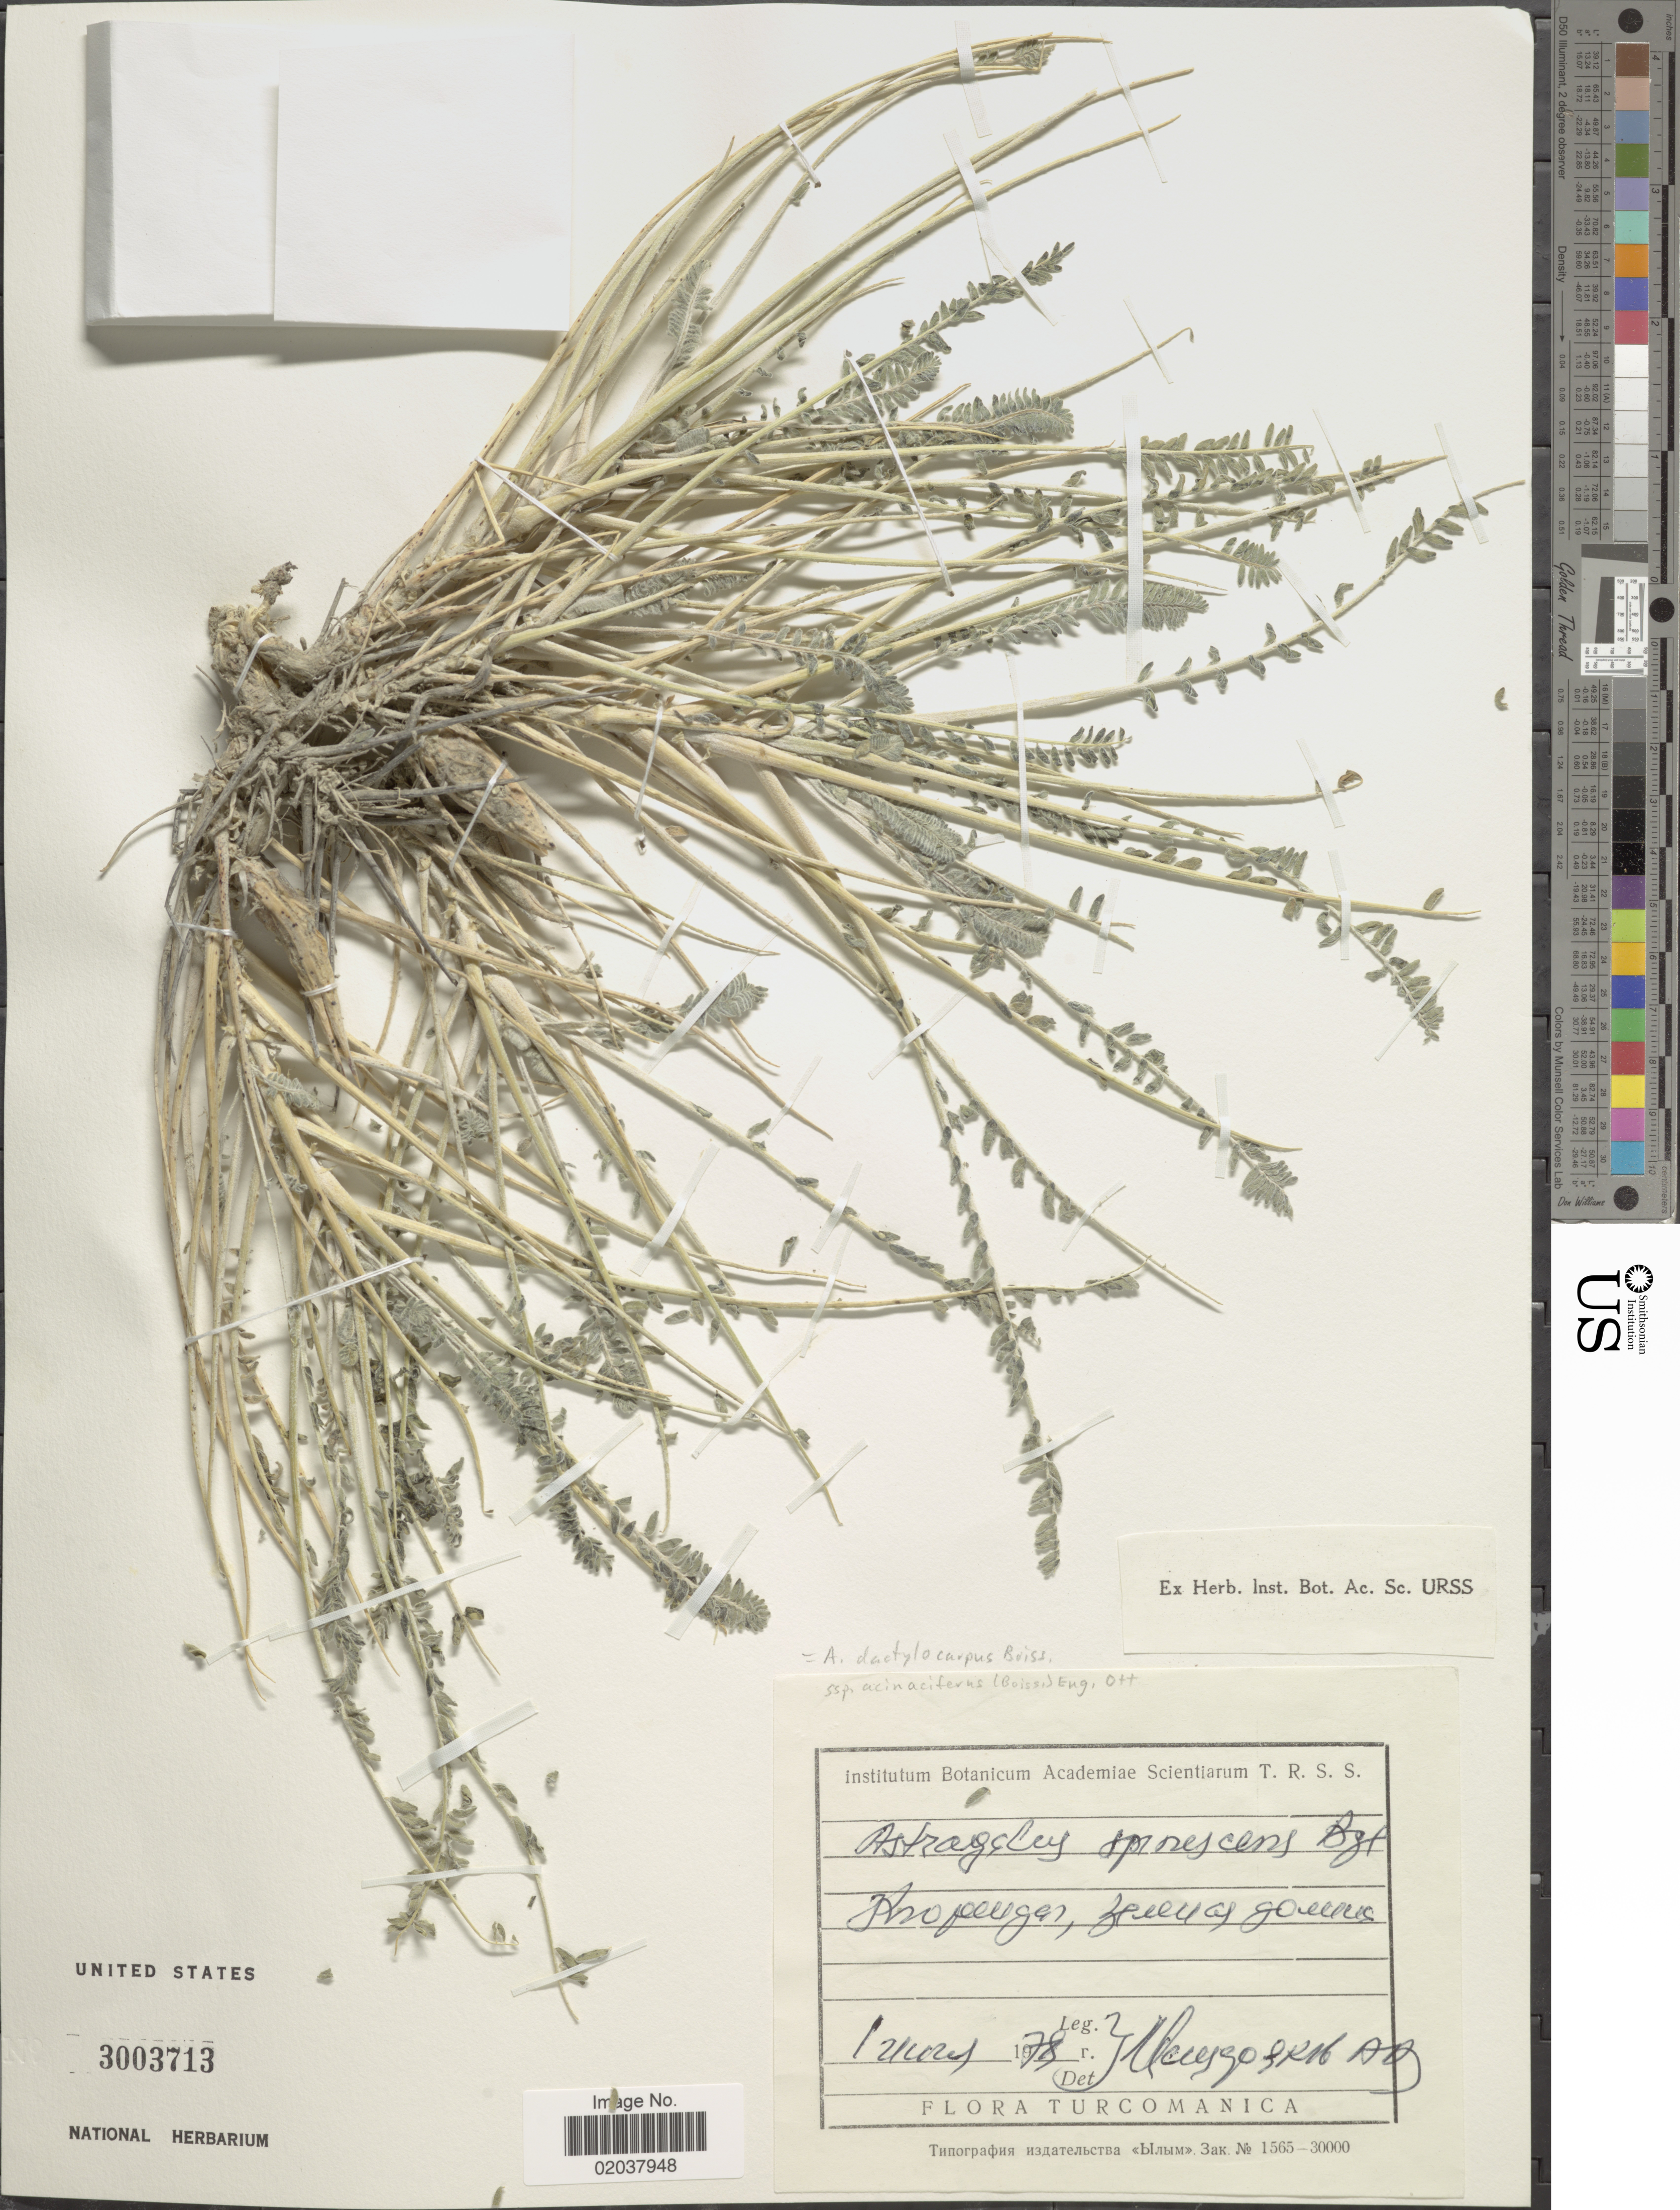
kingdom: Plantae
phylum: Tracheophyta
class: Magnoliopsida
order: Fabales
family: Fabaceae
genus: Astragalus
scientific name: Astragalus dactylocarpus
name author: Boiss.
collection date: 1978-03-01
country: Turkmenistan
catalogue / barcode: US 3003713